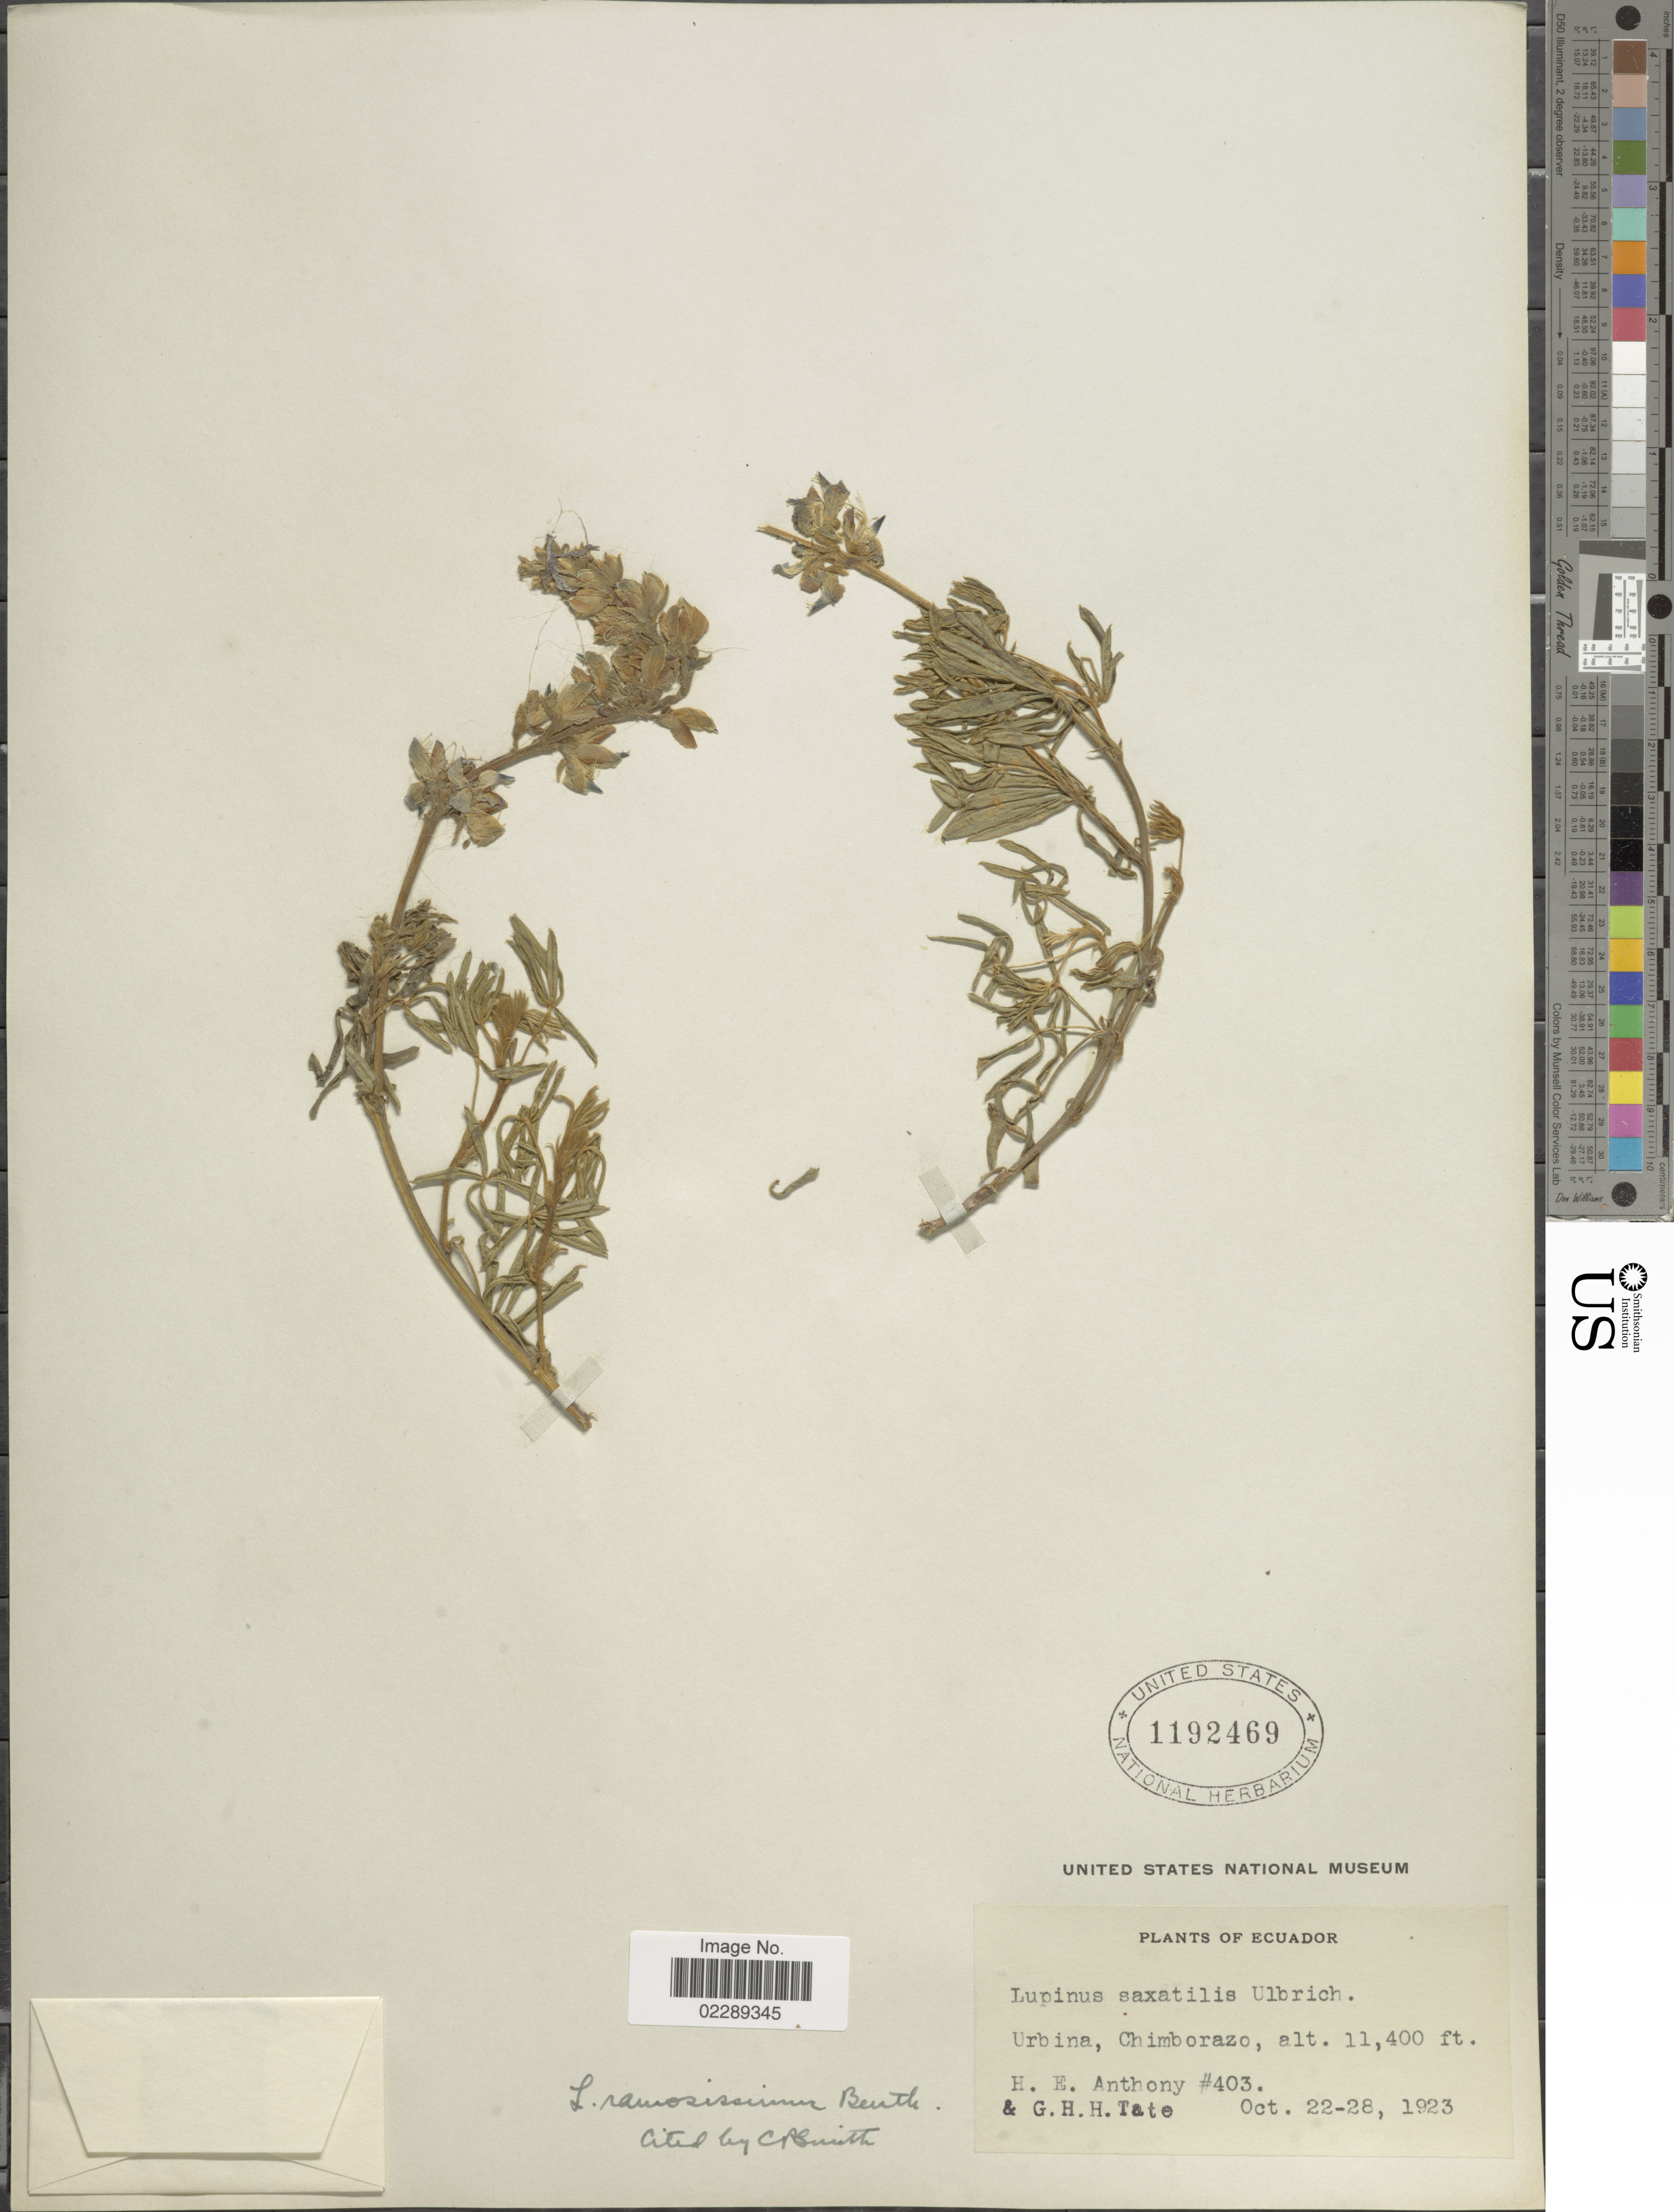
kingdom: Plantae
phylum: Tracheophyta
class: Magnoliopsida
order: Fabales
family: Fabaceae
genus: Lupinus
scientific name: Lupinus ramosissimus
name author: Benth.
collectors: H. E. Anthony & G. H. H.Tate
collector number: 403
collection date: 1923-10-22/1923-10-28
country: Ecuador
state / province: Chimborazo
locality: Urbina, Chimborazo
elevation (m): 3475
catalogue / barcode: US 1192469